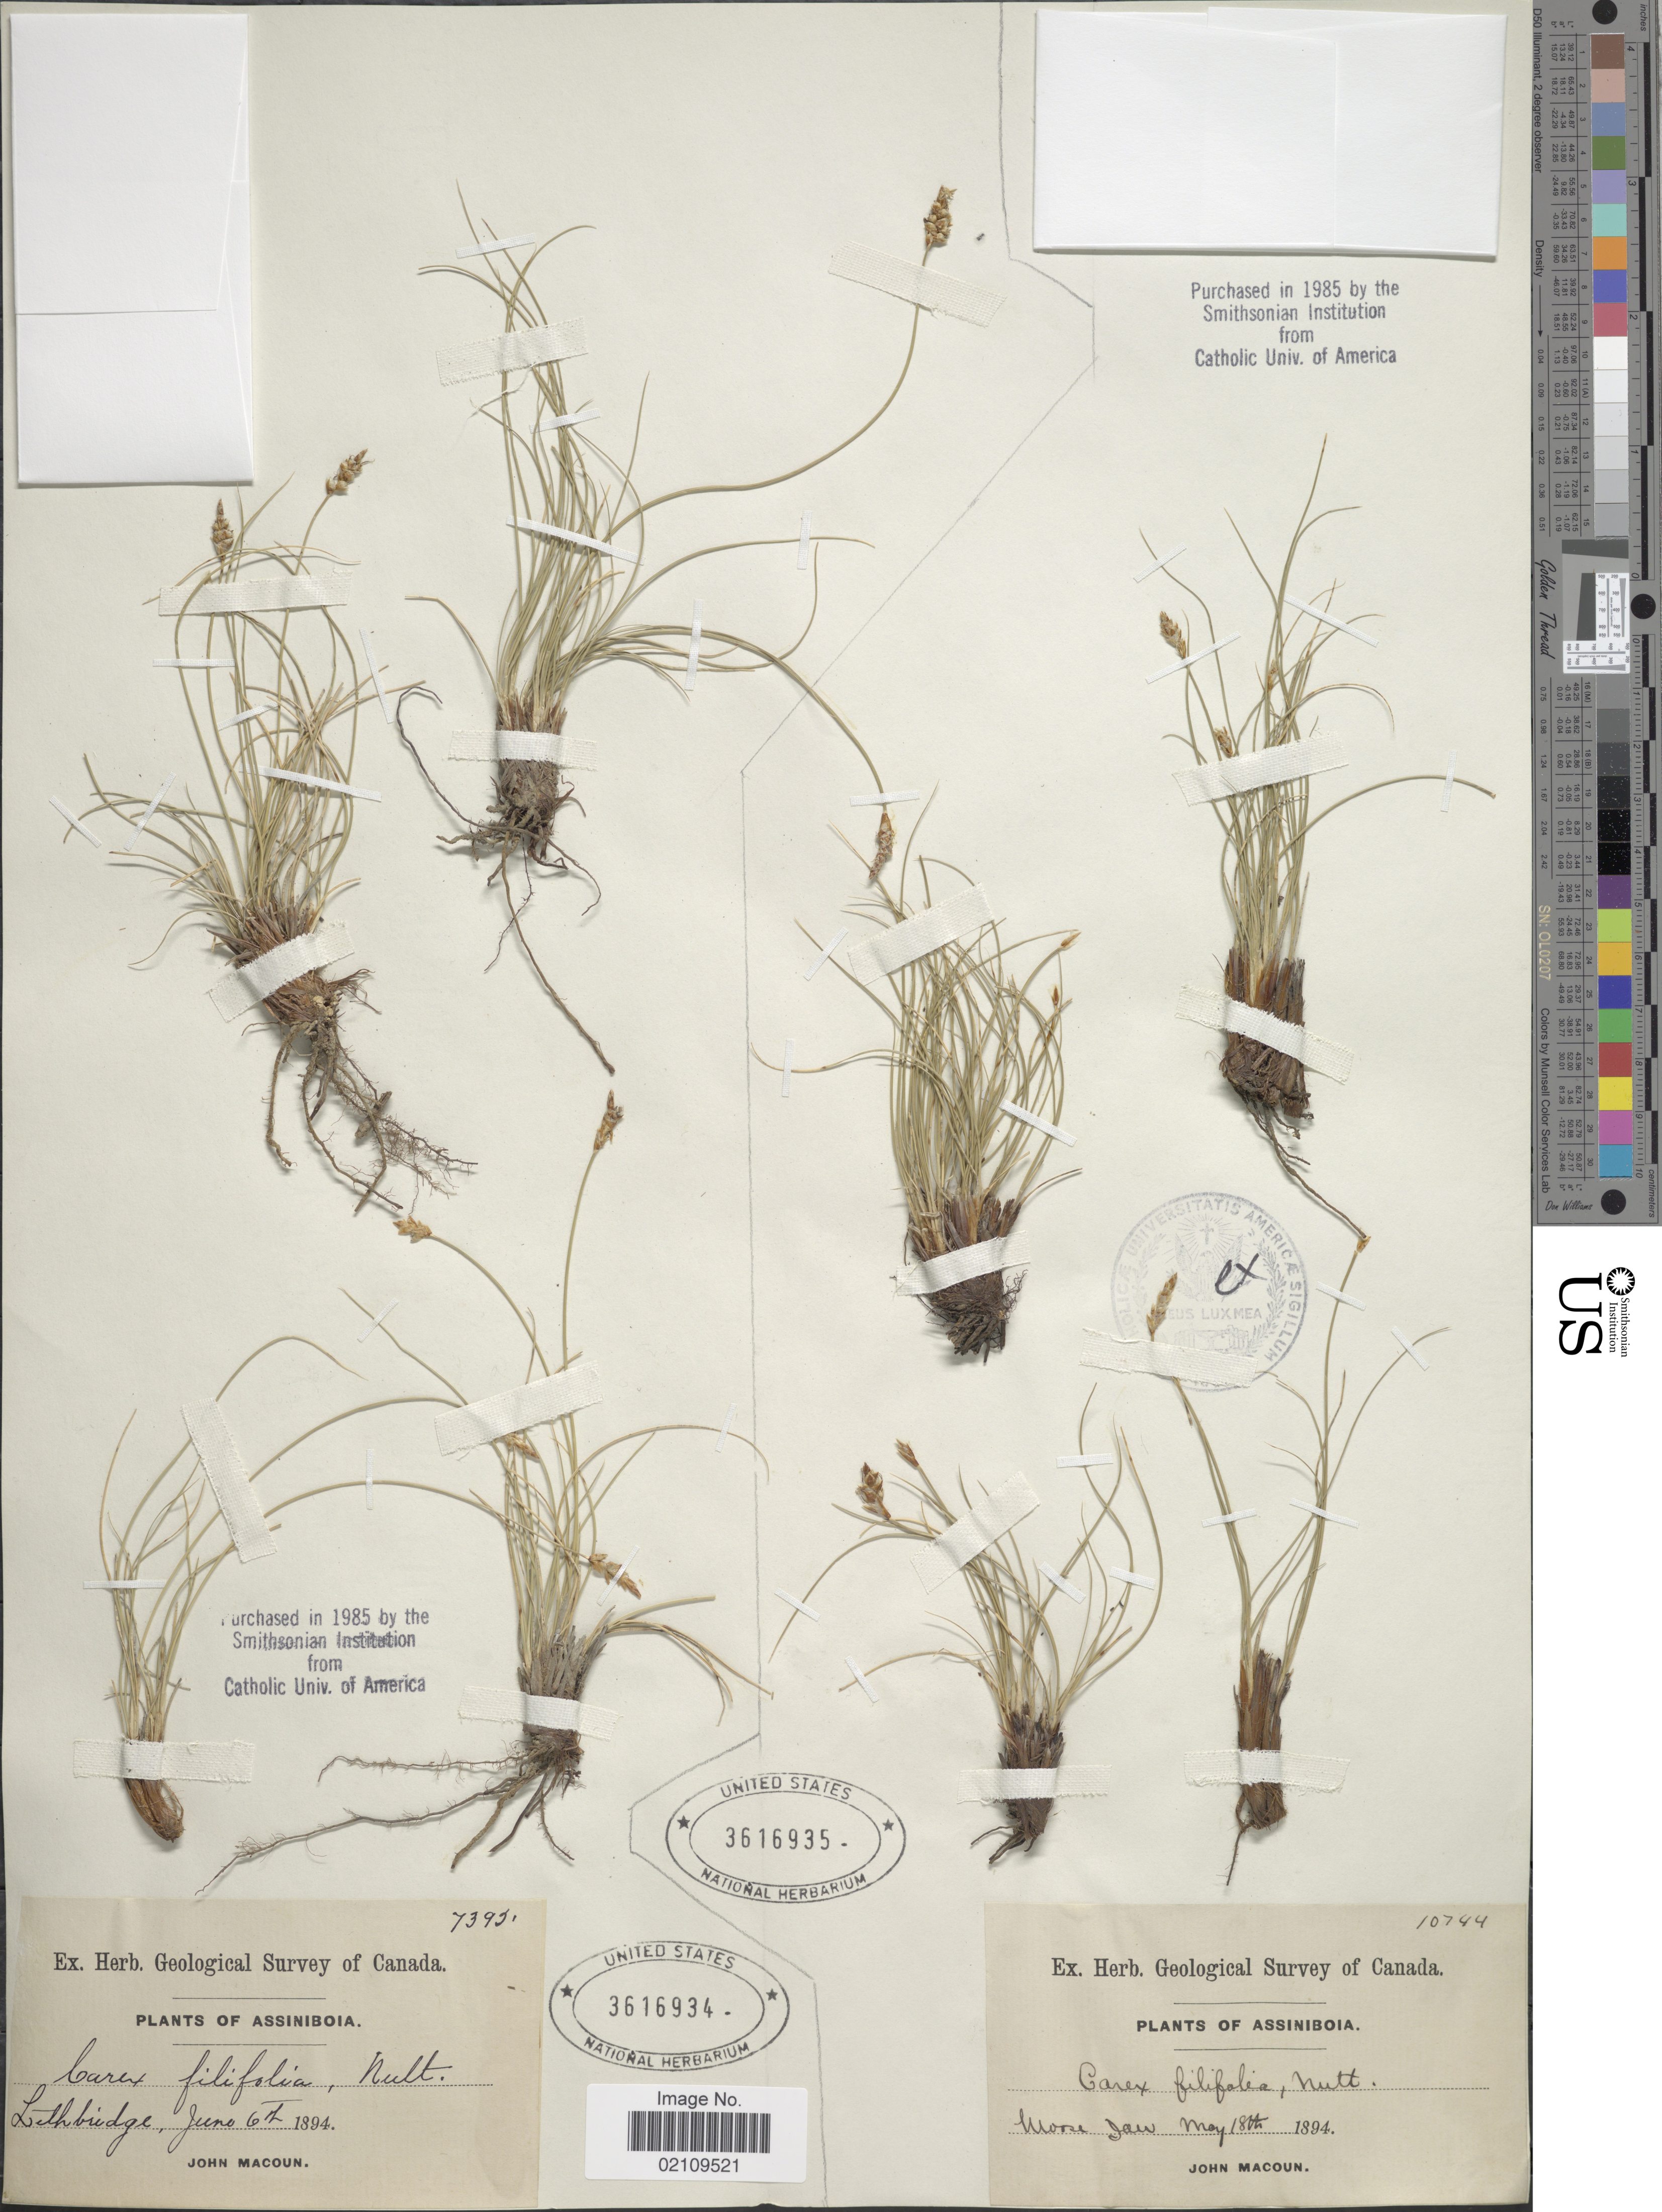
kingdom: Plantae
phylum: Tracheophyta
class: Liliopsida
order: Poales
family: Cyperaceae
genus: Carex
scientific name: Carex filifolia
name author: Nutt.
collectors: J. Macoun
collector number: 10744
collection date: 1894-05-18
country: Canada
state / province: Saskatchewan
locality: Assiniboia, Moose Jaw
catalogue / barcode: US 3616935-2